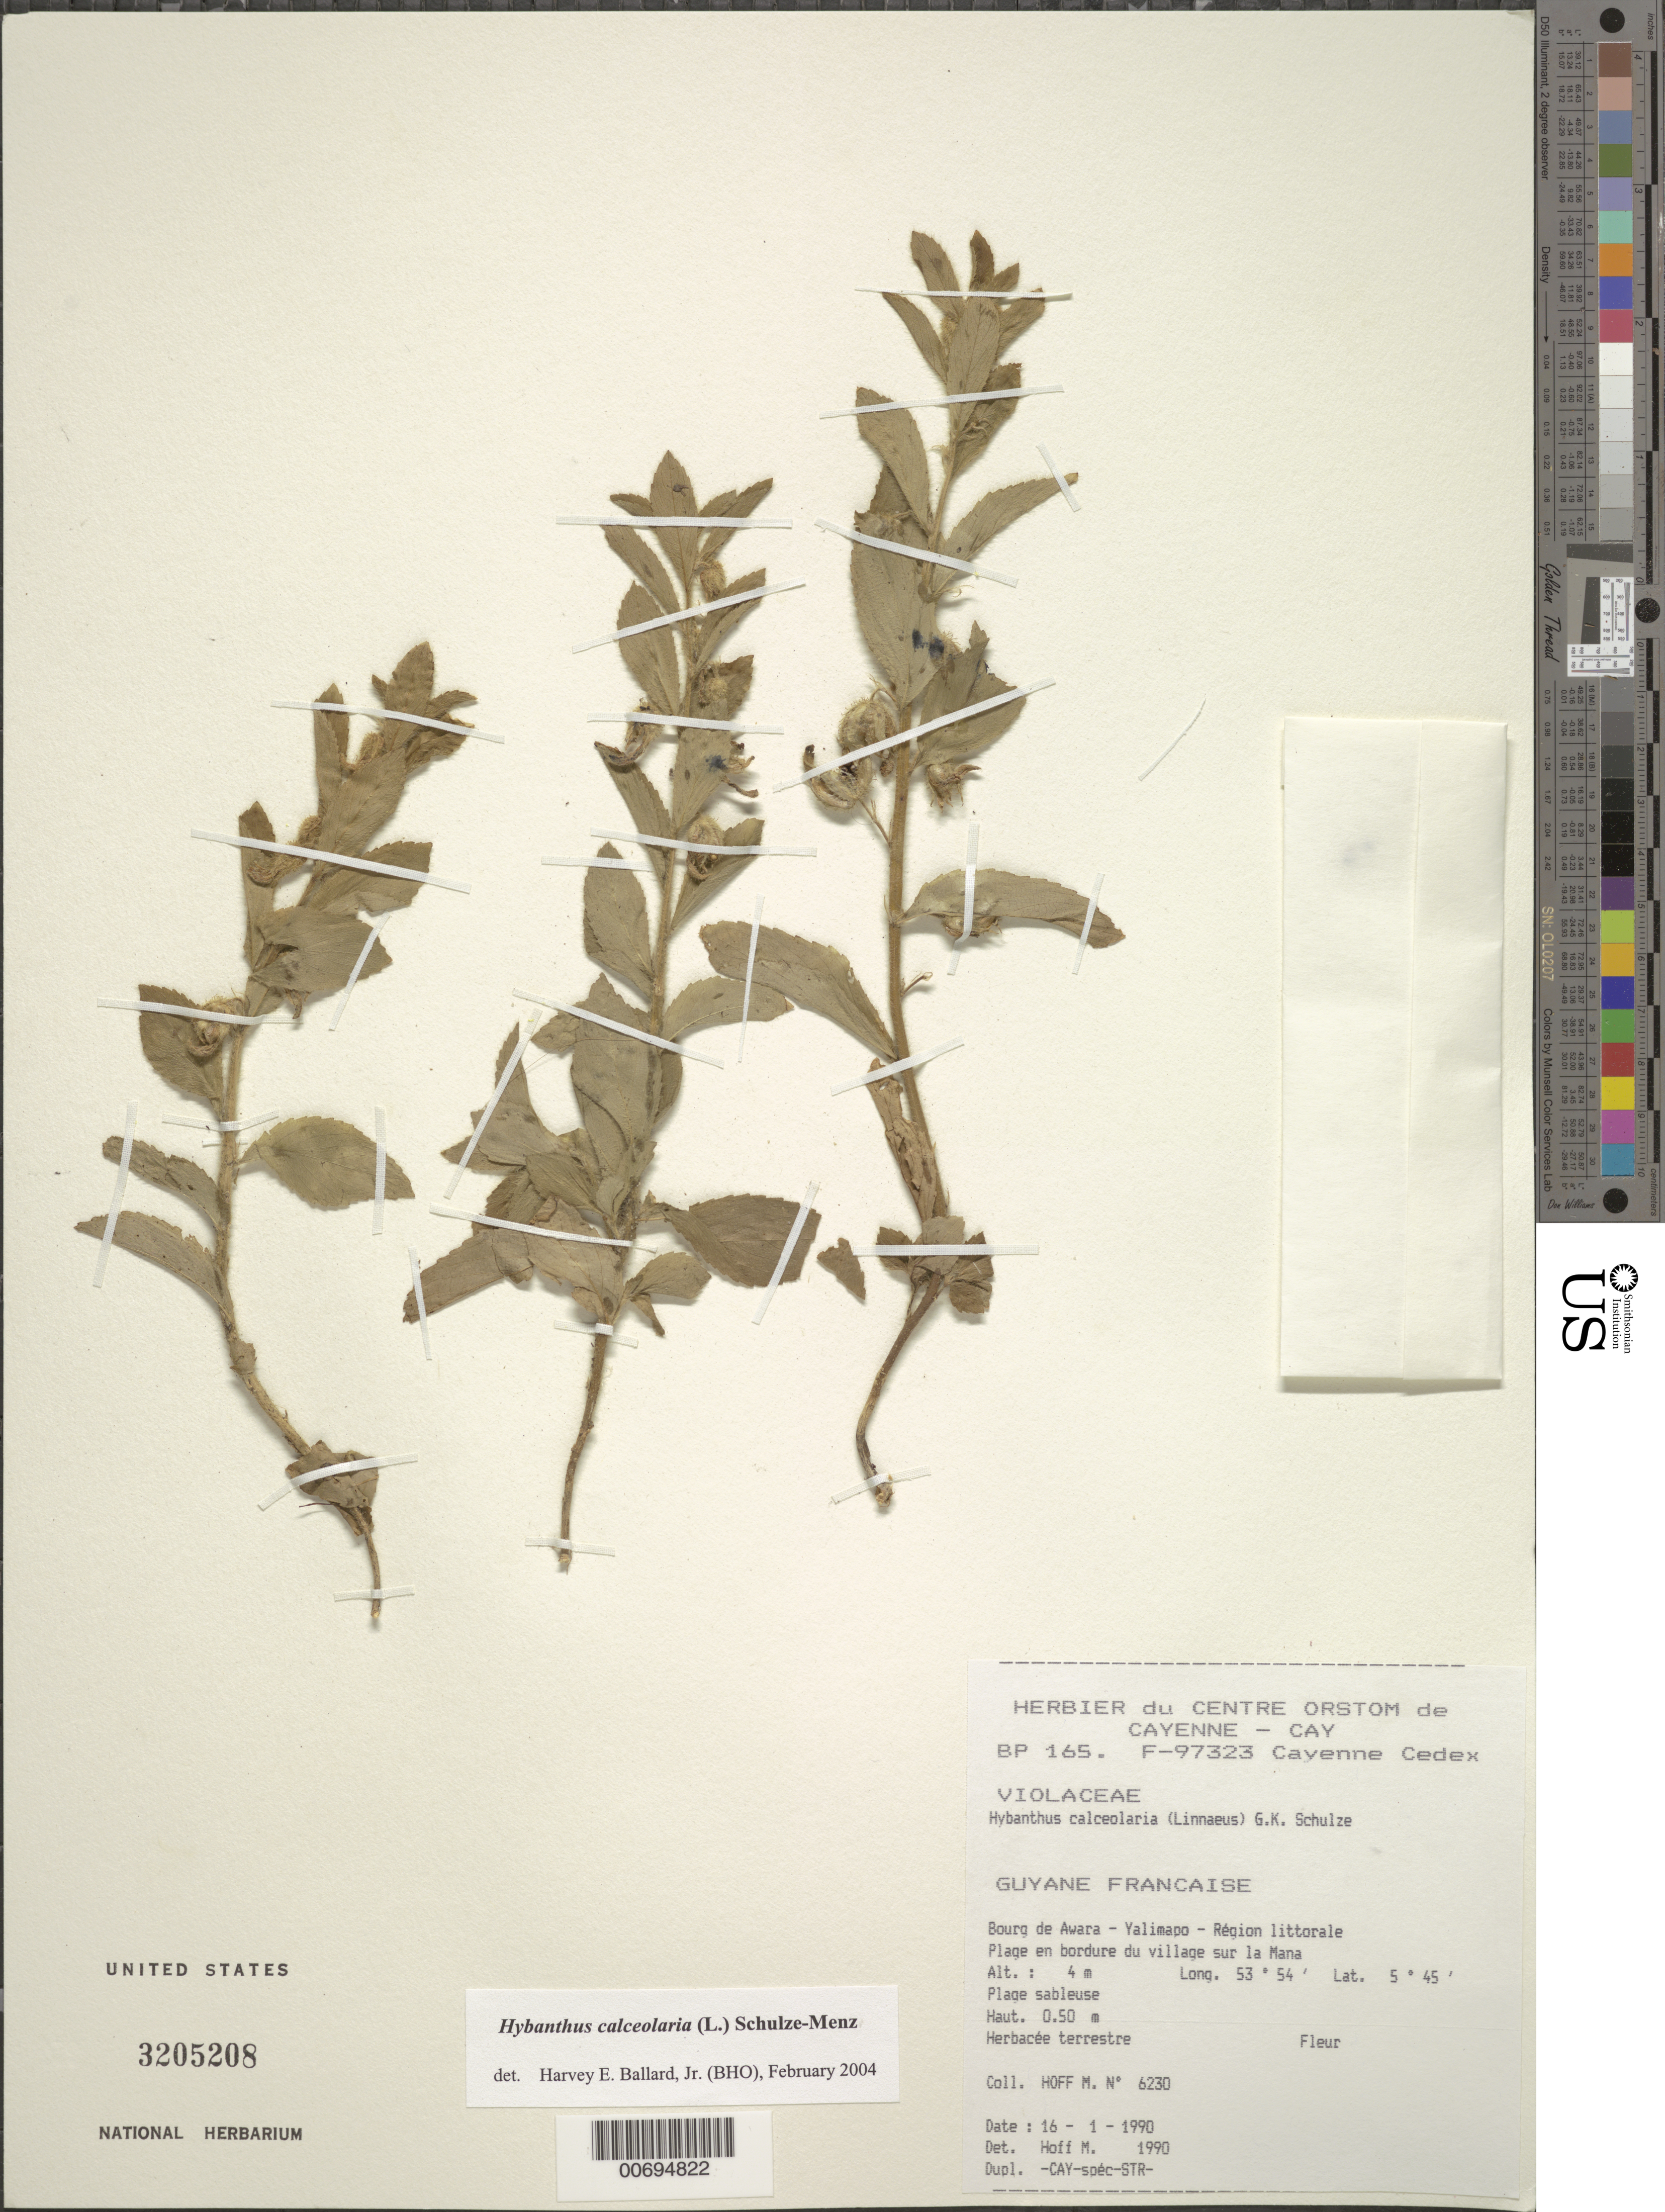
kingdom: Plantae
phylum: Tracheophyta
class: Magnoliopsida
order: Malpighiales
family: Violaceae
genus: Pombalia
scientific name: Pombalia calceolaria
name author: (L.) Paula-Souza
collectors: M. Hoff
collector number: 6230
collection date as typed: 16-Jan-90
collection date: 1990-01-16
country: French Guiana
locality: Bourg de Awara, Yalimapo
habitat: Plage sableuse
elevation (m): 4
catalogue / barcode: US 3205208